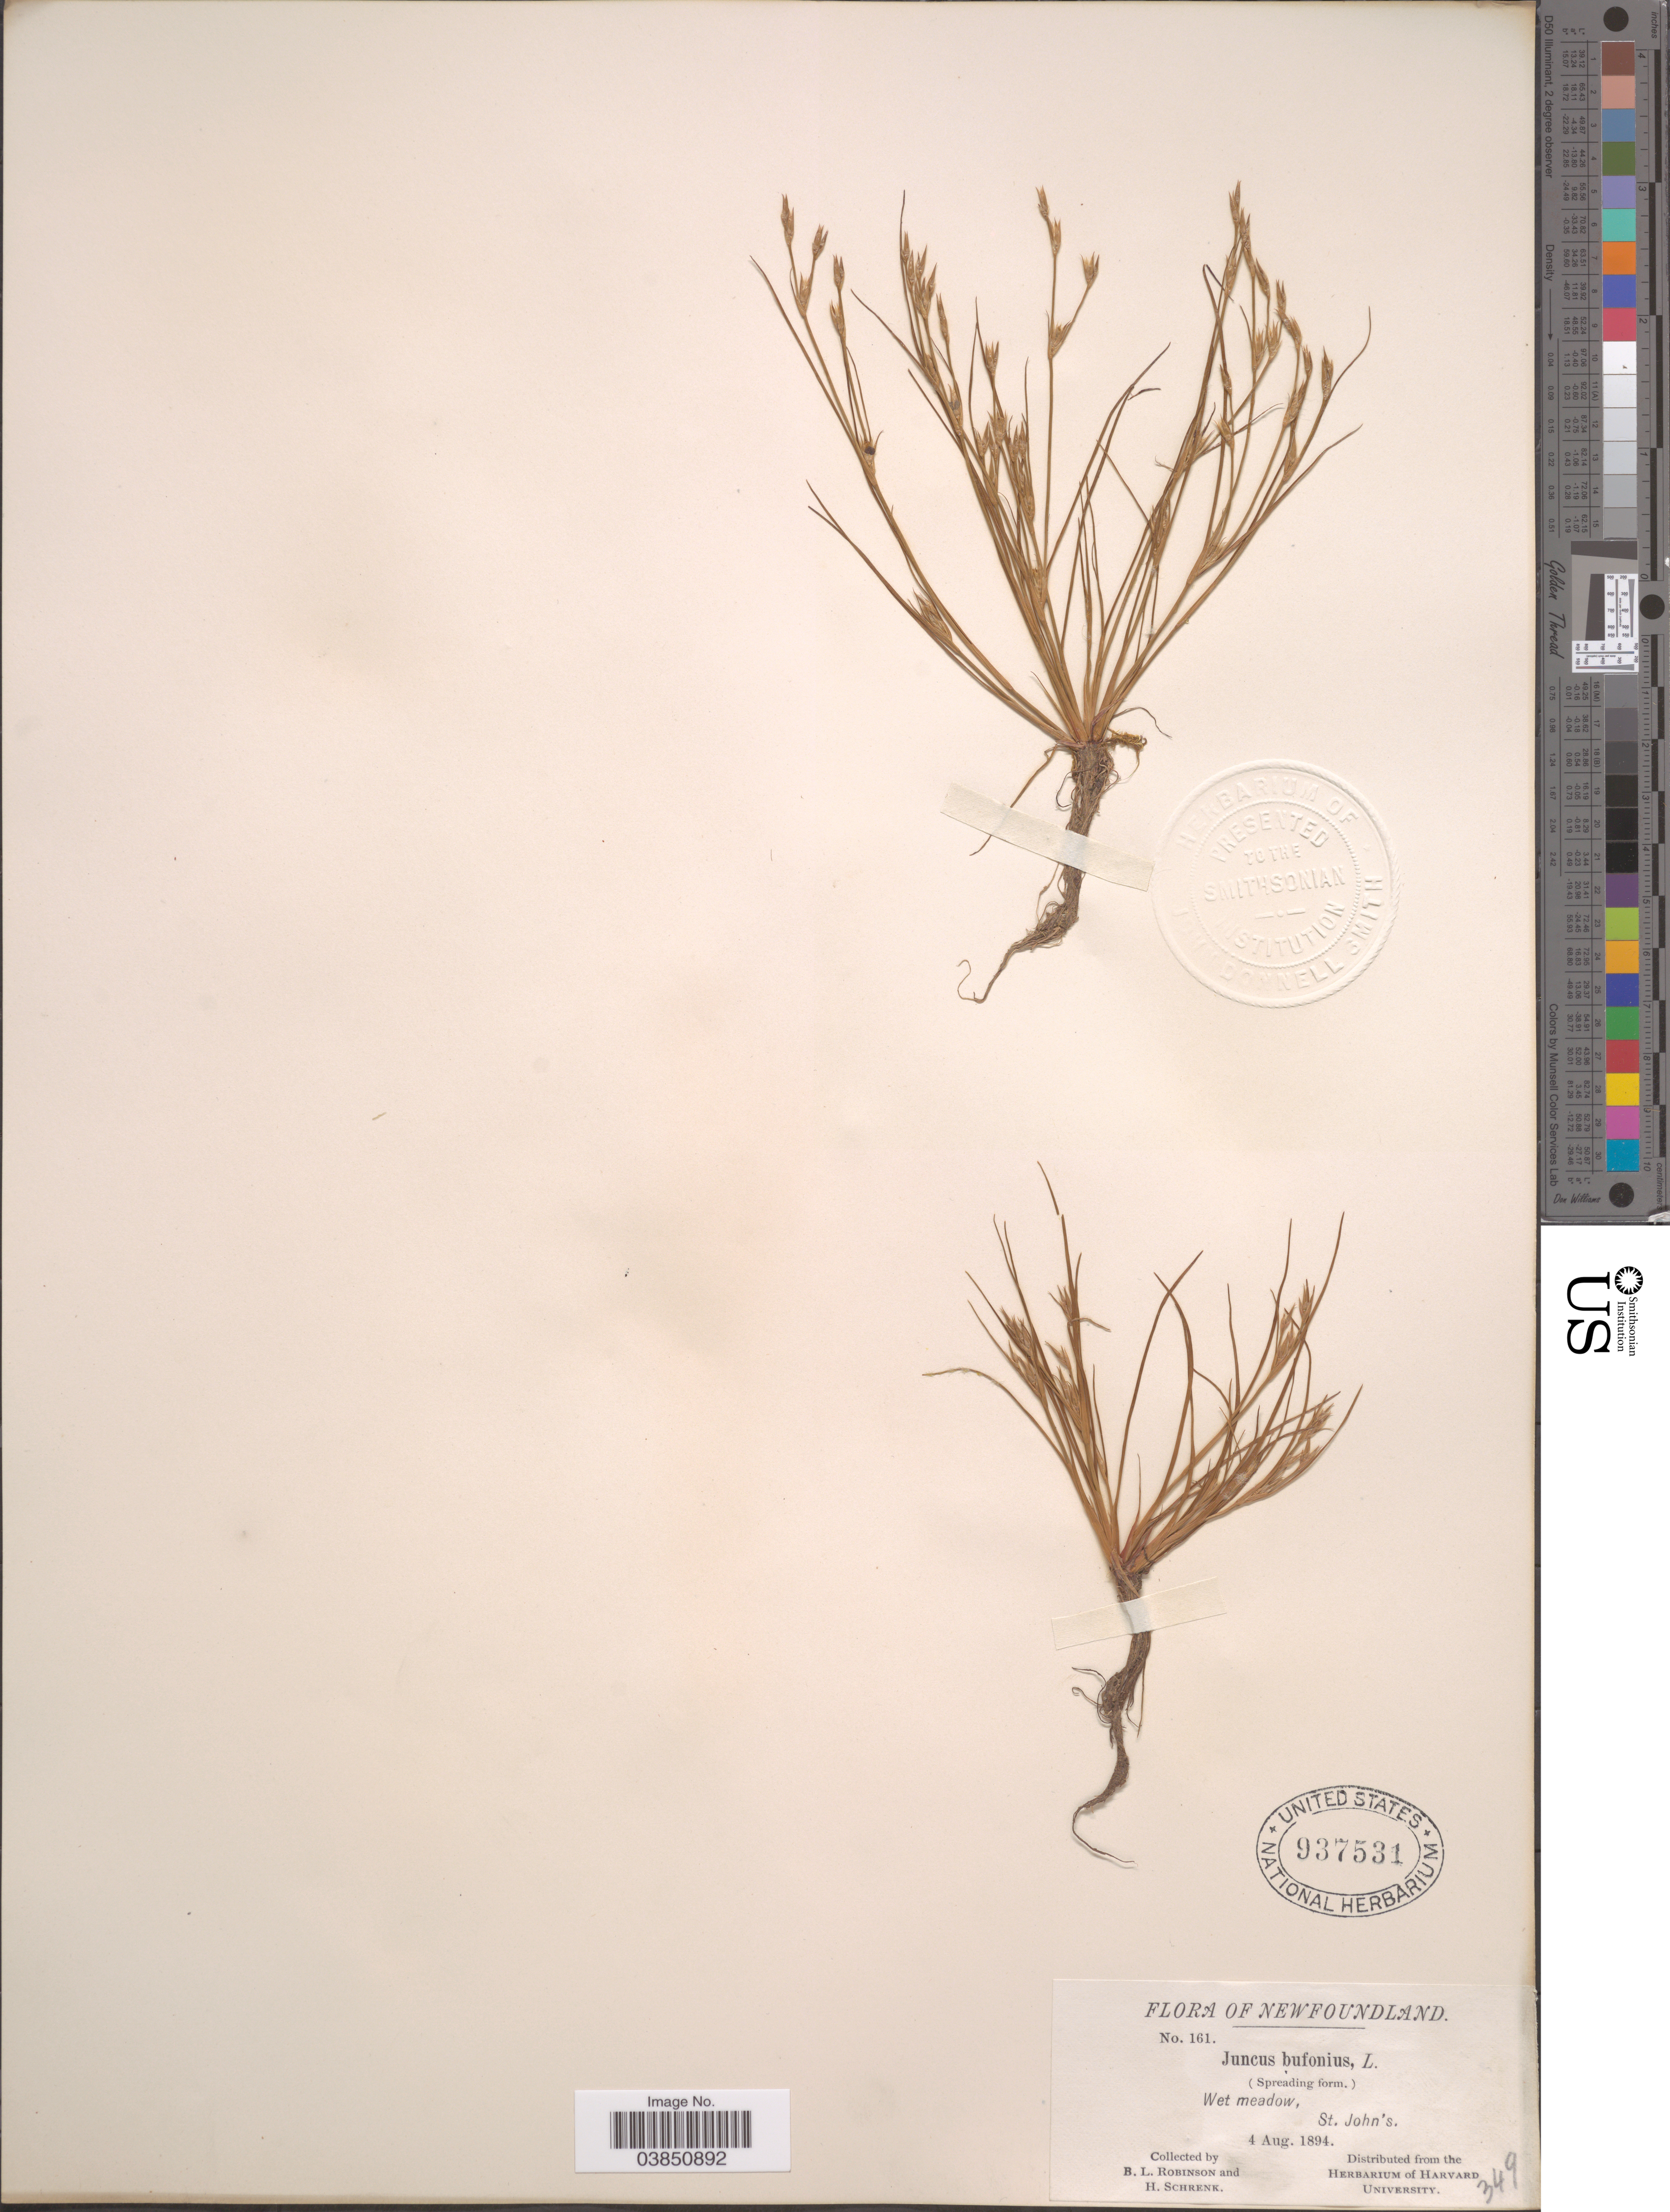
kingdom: Plantae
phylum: Tracheophyta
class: Liliopsida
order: Poales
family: Juncaceae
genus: Juncus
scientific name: Juncus bufonius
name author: L.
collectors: B. L. Robinson & H. Schrenk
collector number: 161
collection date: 1894-08-04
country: Canada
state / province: Newfoundland and Labrador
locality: St. John's.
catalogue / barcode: US 937531